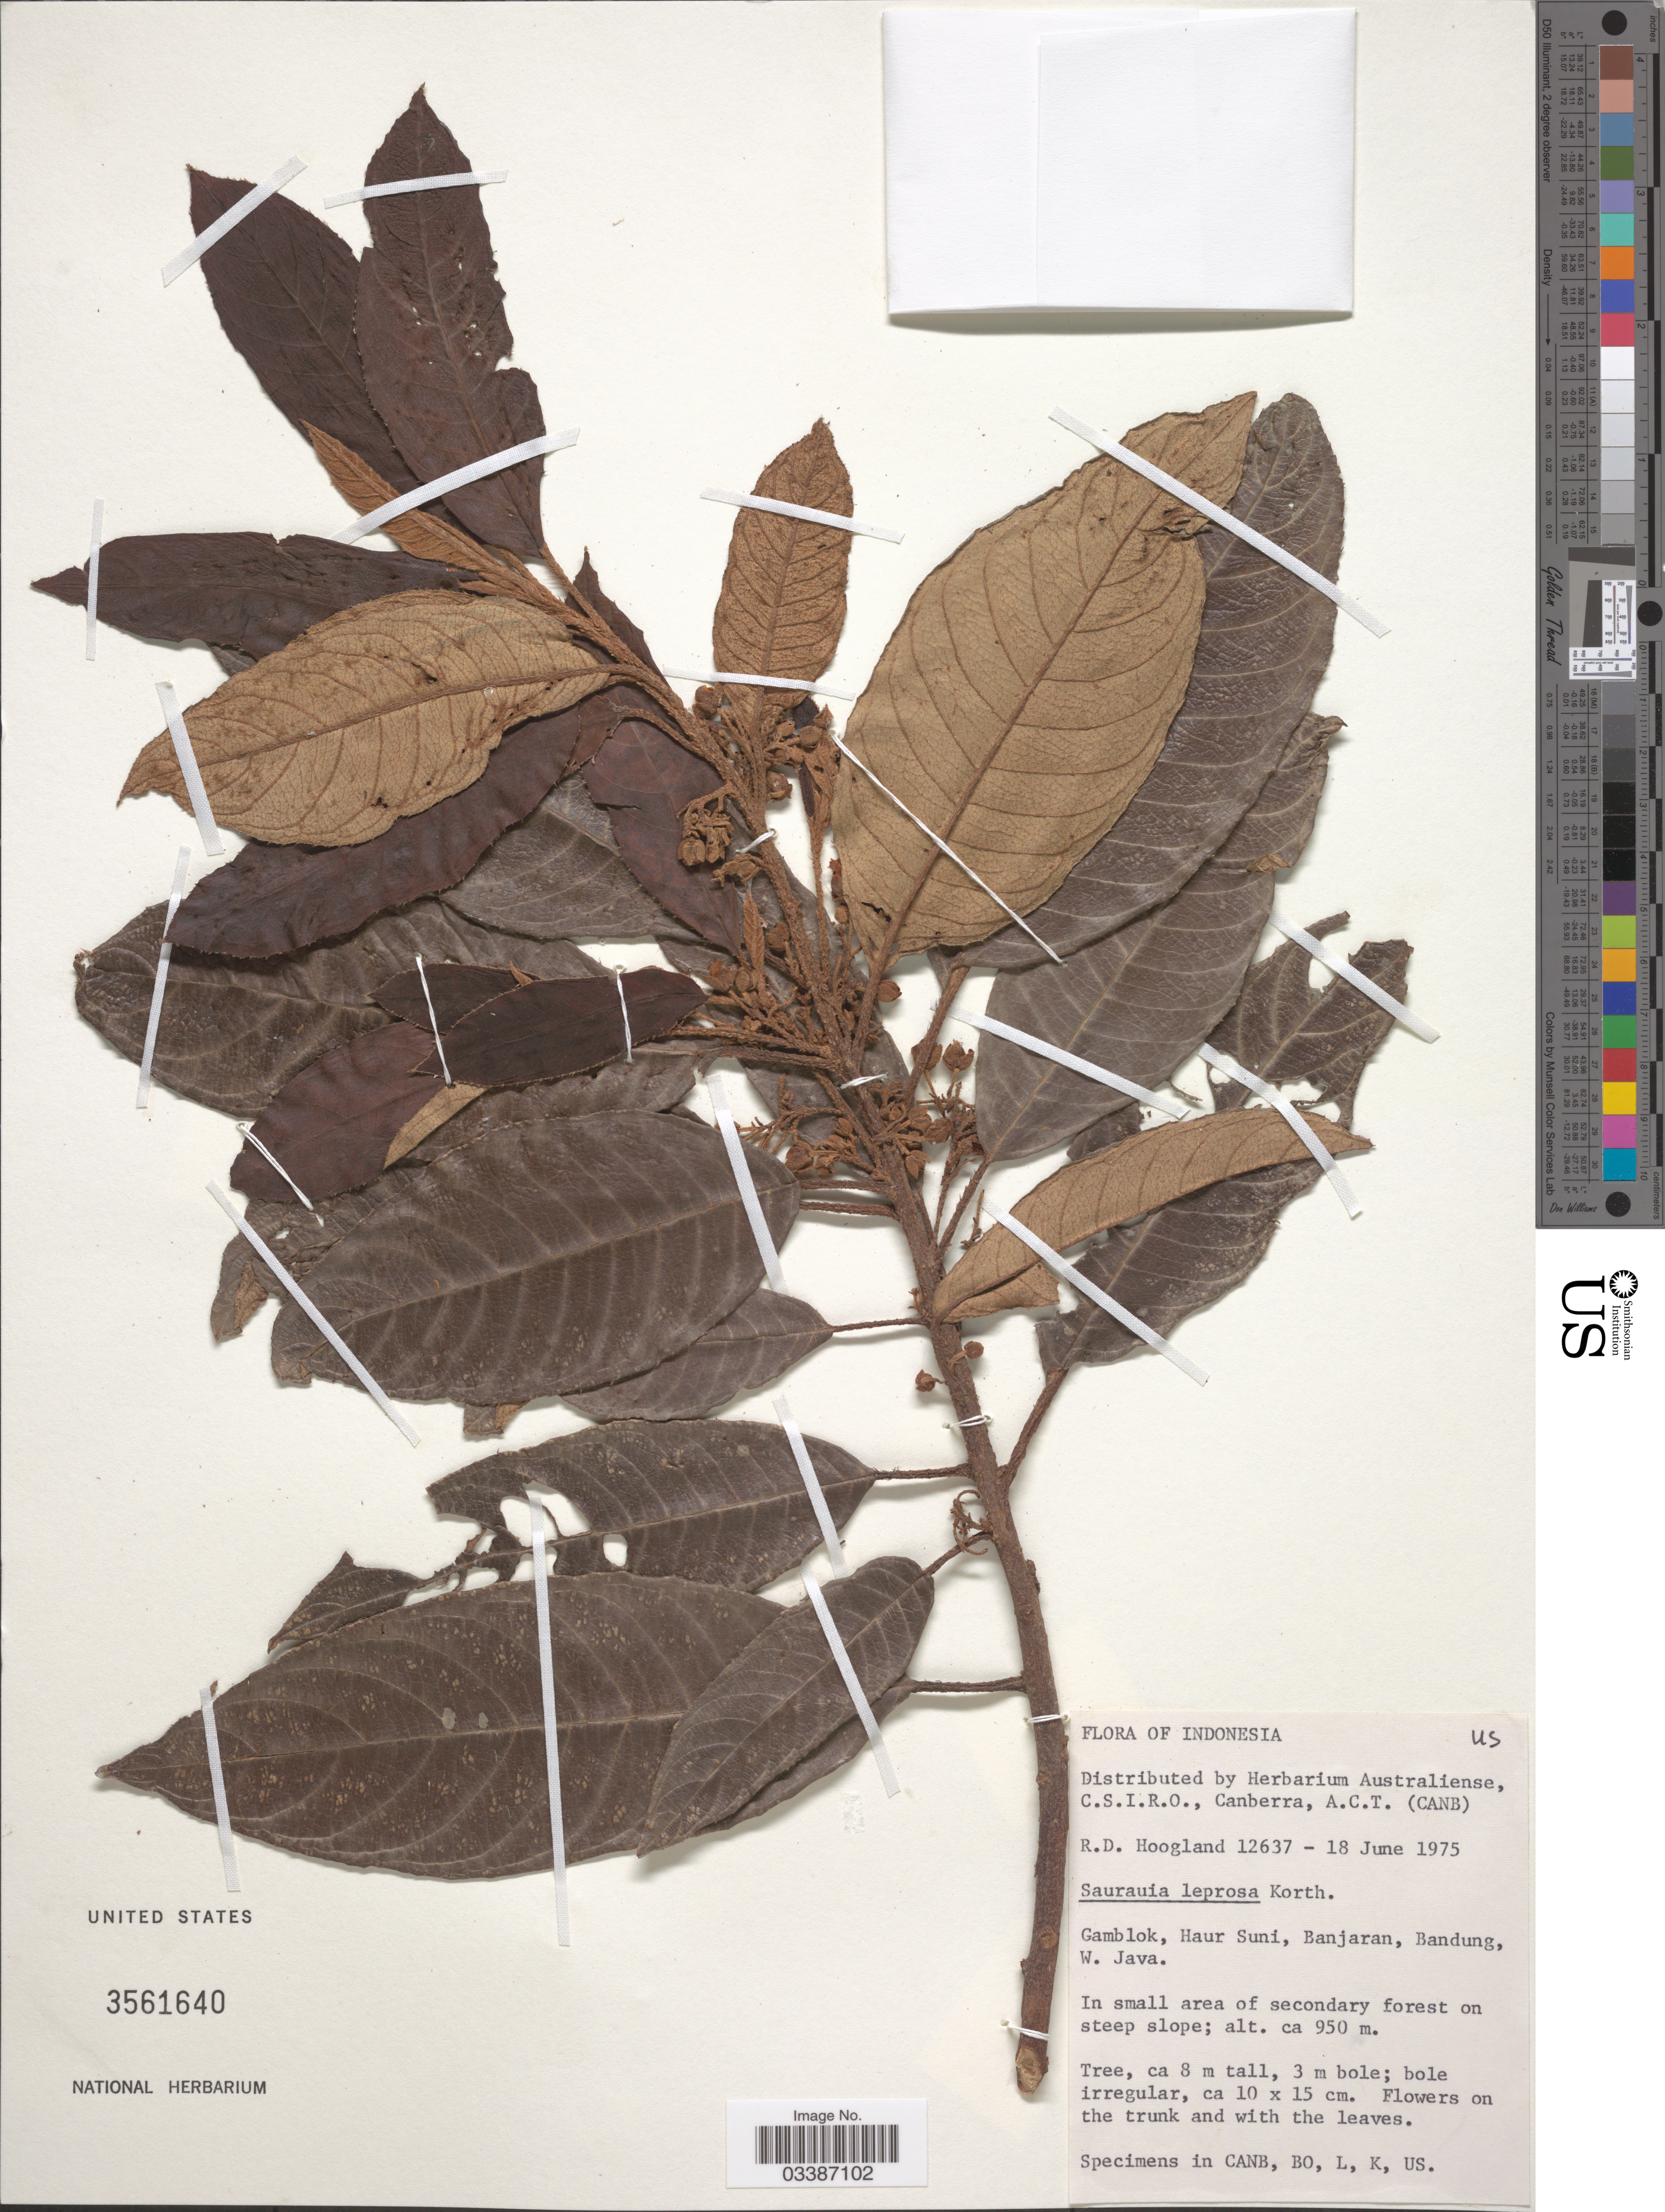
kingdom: Plantae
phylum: Tracheophyta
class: Magnoliopsida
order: Ericales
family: Actinidiaceae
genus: Saurauia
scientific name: Saurauia leprosa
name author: Korth.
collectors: R. D. Hoogland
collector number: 12637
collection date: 1975-06-18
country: Indonesia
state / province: Java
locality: Gamblok, Haur Suni, Banjaran, Bandung, W. Java.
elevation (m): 950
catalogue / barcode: US 3561640